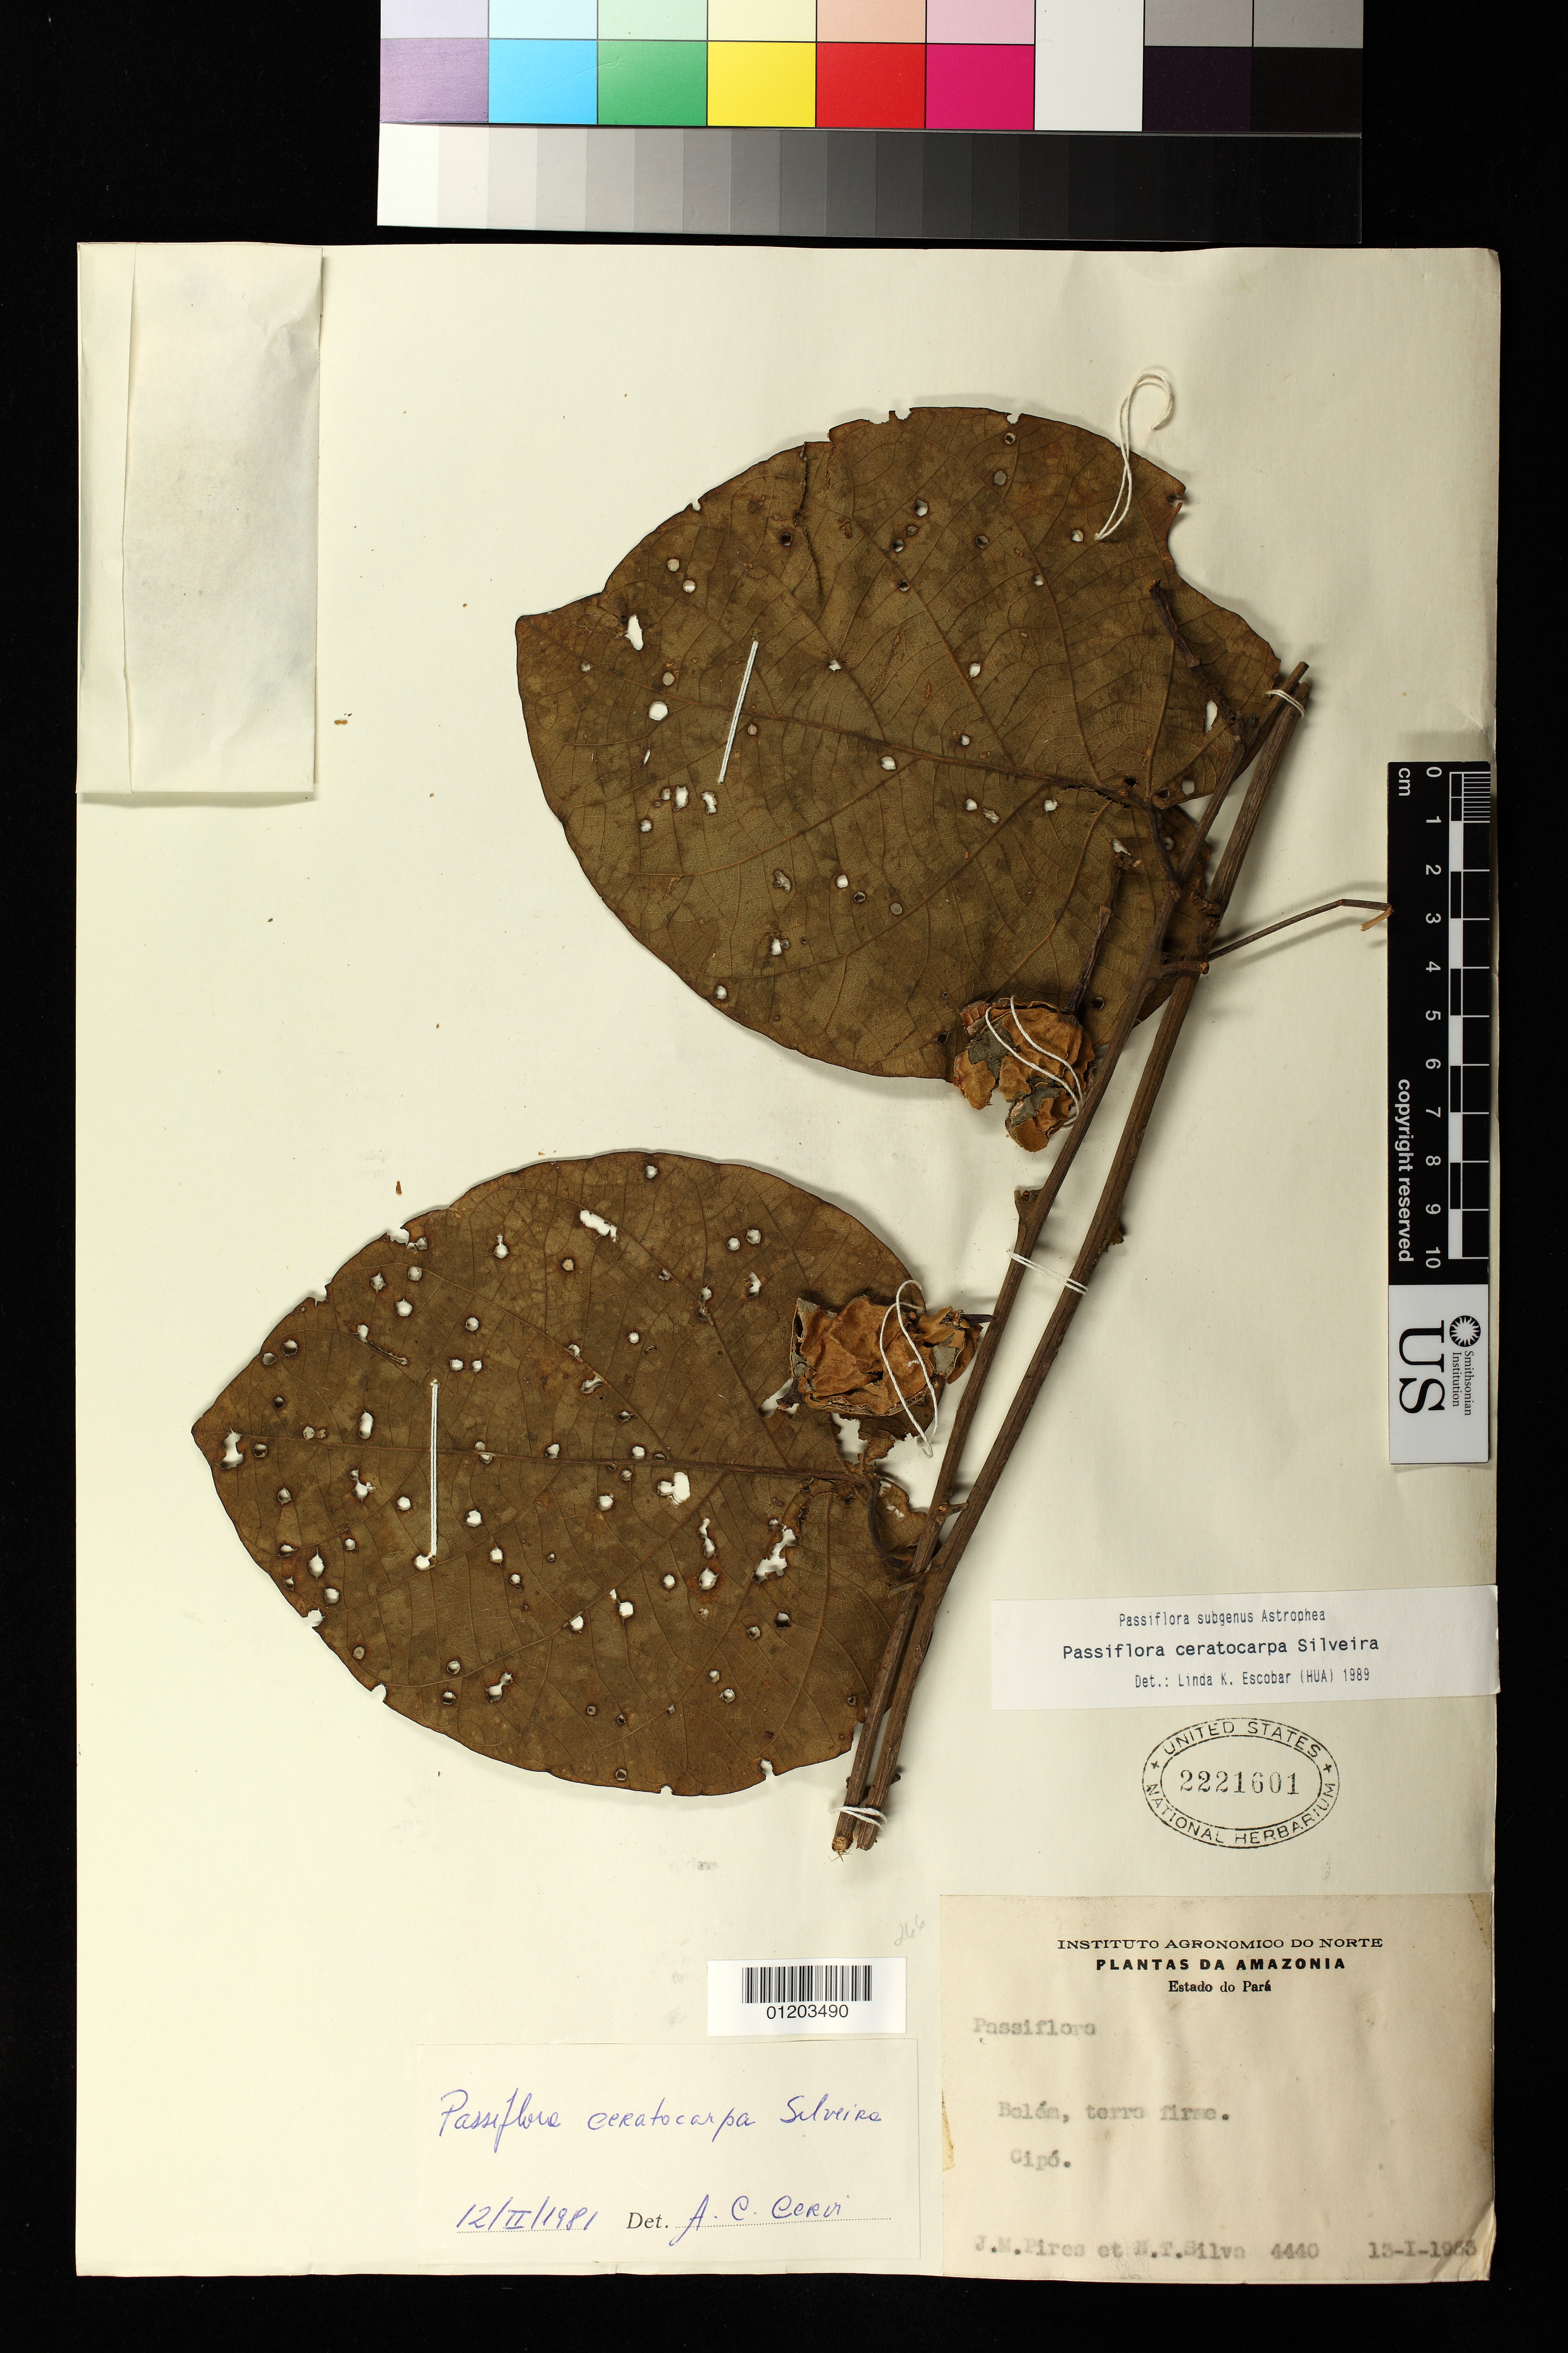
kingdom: Plantae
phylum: Tracheophyta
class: Magnoliopsida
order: Malpighiales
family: Passifloraceae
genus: Passiflora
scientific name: Passiflora ceratocarpa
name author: F. Silveira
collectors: J. M. Pires & N. T. Silva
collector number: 4440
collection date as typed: Jan 13 1953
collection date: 1953-01-13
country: Brazil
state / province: Pará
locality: Belem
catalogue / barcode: US 2221601